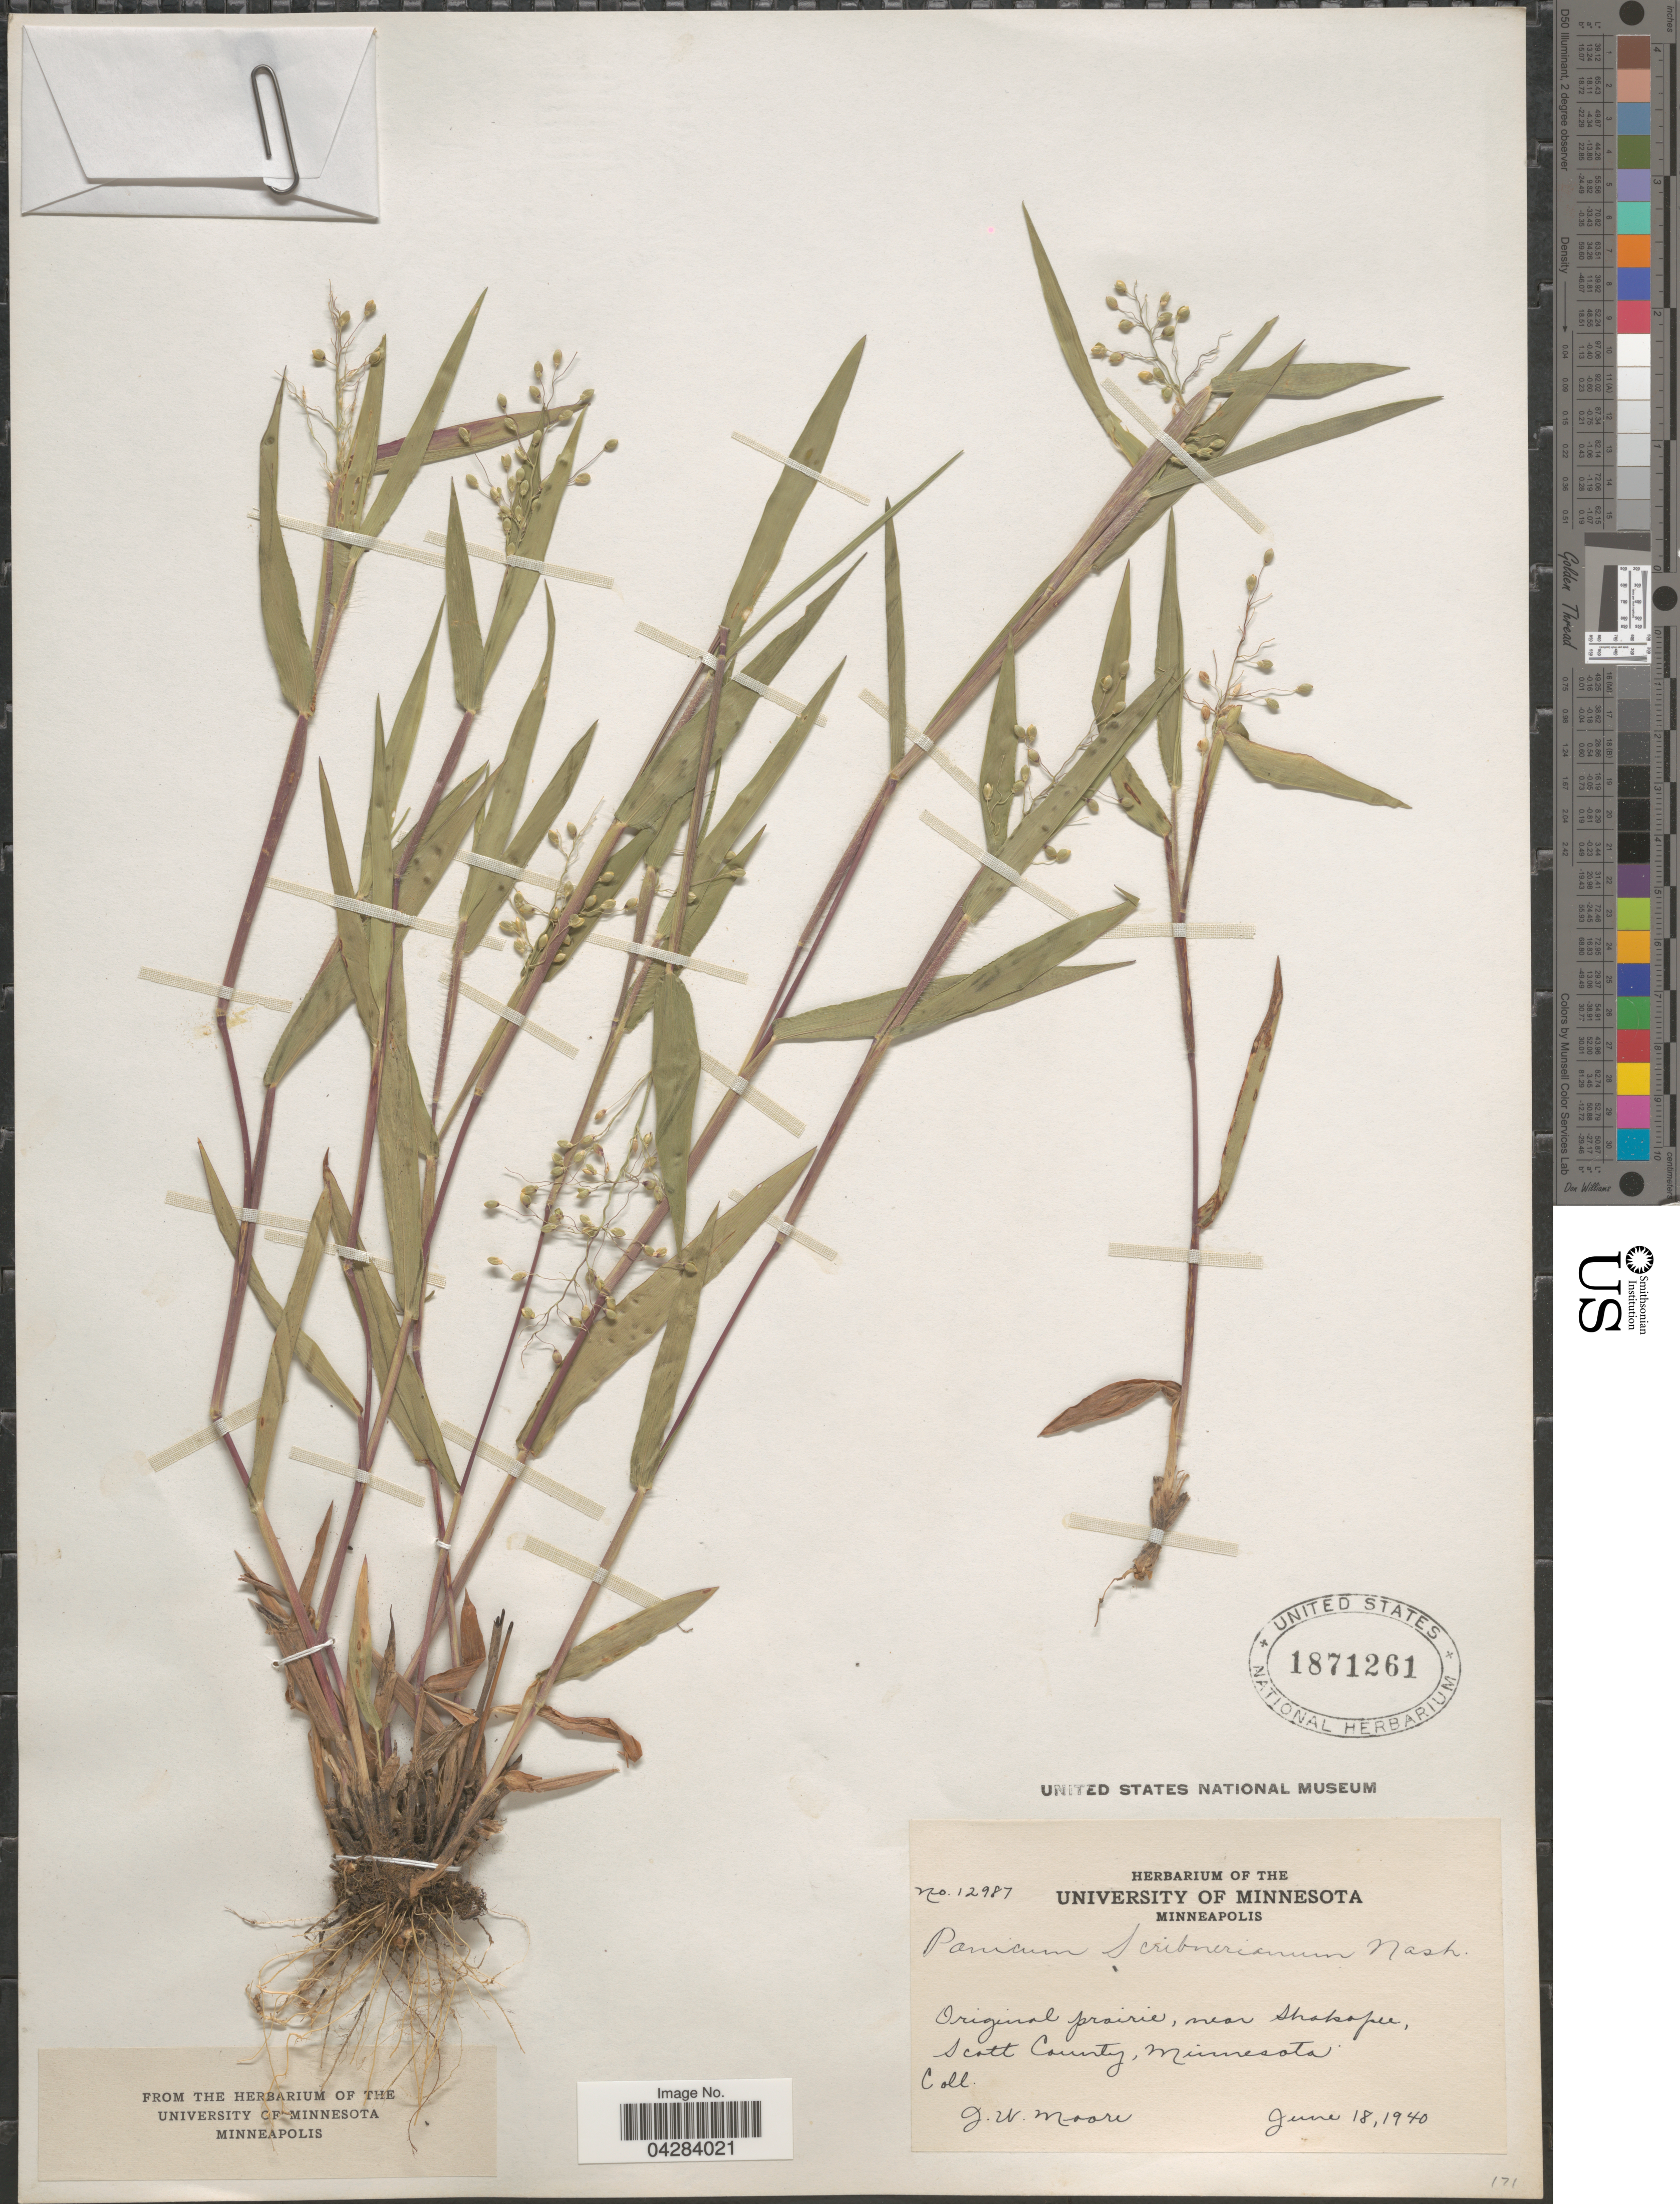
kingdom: Plantae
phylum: Tracheophyta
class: Liliopsida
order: Poales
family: Poaceae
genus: Dichanthelium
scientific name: Dichanthelium oligosanthes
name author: (Schult.) Gould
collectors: J. Moore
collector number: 12987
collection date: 1940-06-18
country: United States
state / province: Minnesota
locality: Original prairie, near Shakopee, Scott County.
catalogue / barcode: US 1871261